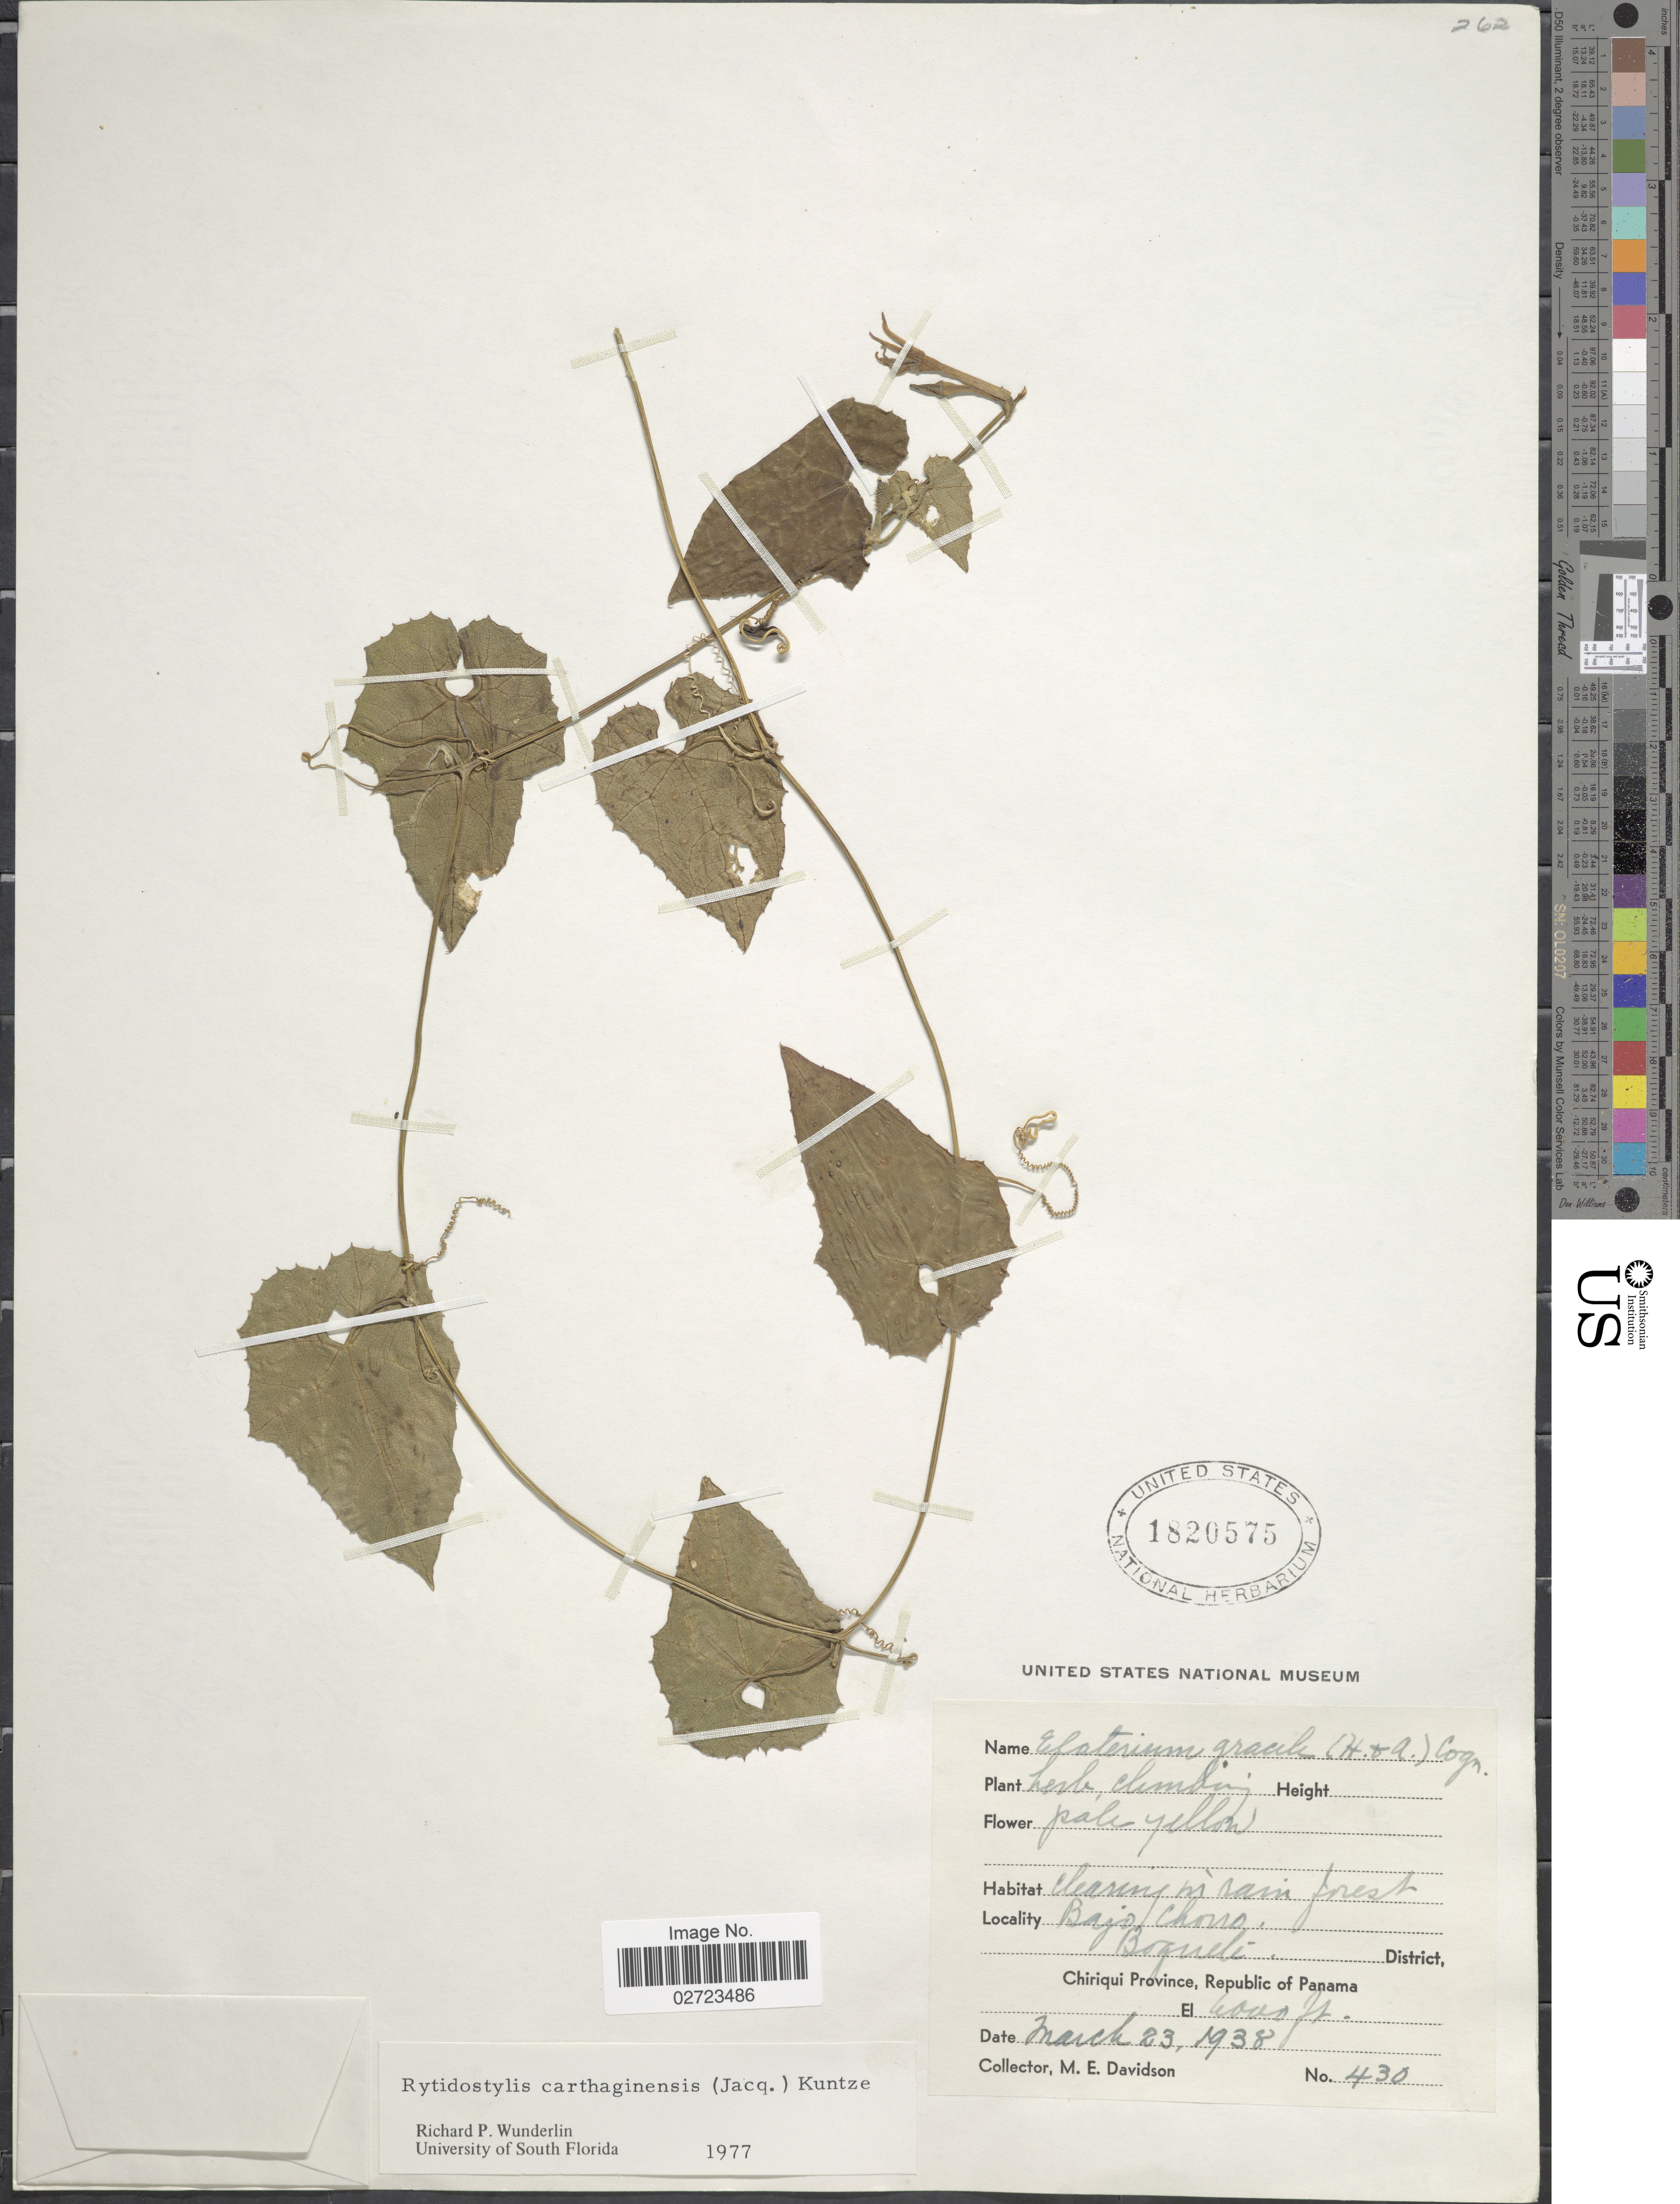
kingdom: Plantae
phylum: Tracheophyta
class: Magnoliopsida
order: Cucurbitales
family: Cucurbitaceae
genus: Cyclanthera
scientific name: Cyclanthera carthagenensis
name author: (Jacq.) H. Schaef. & S.S. Renner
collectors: M. E. Davidson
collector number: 430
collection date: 1938-03-23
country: Panama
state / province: Chiriqui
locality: Bajo Chorro, Boquete District.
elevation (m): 1829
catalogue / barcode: US 1820575